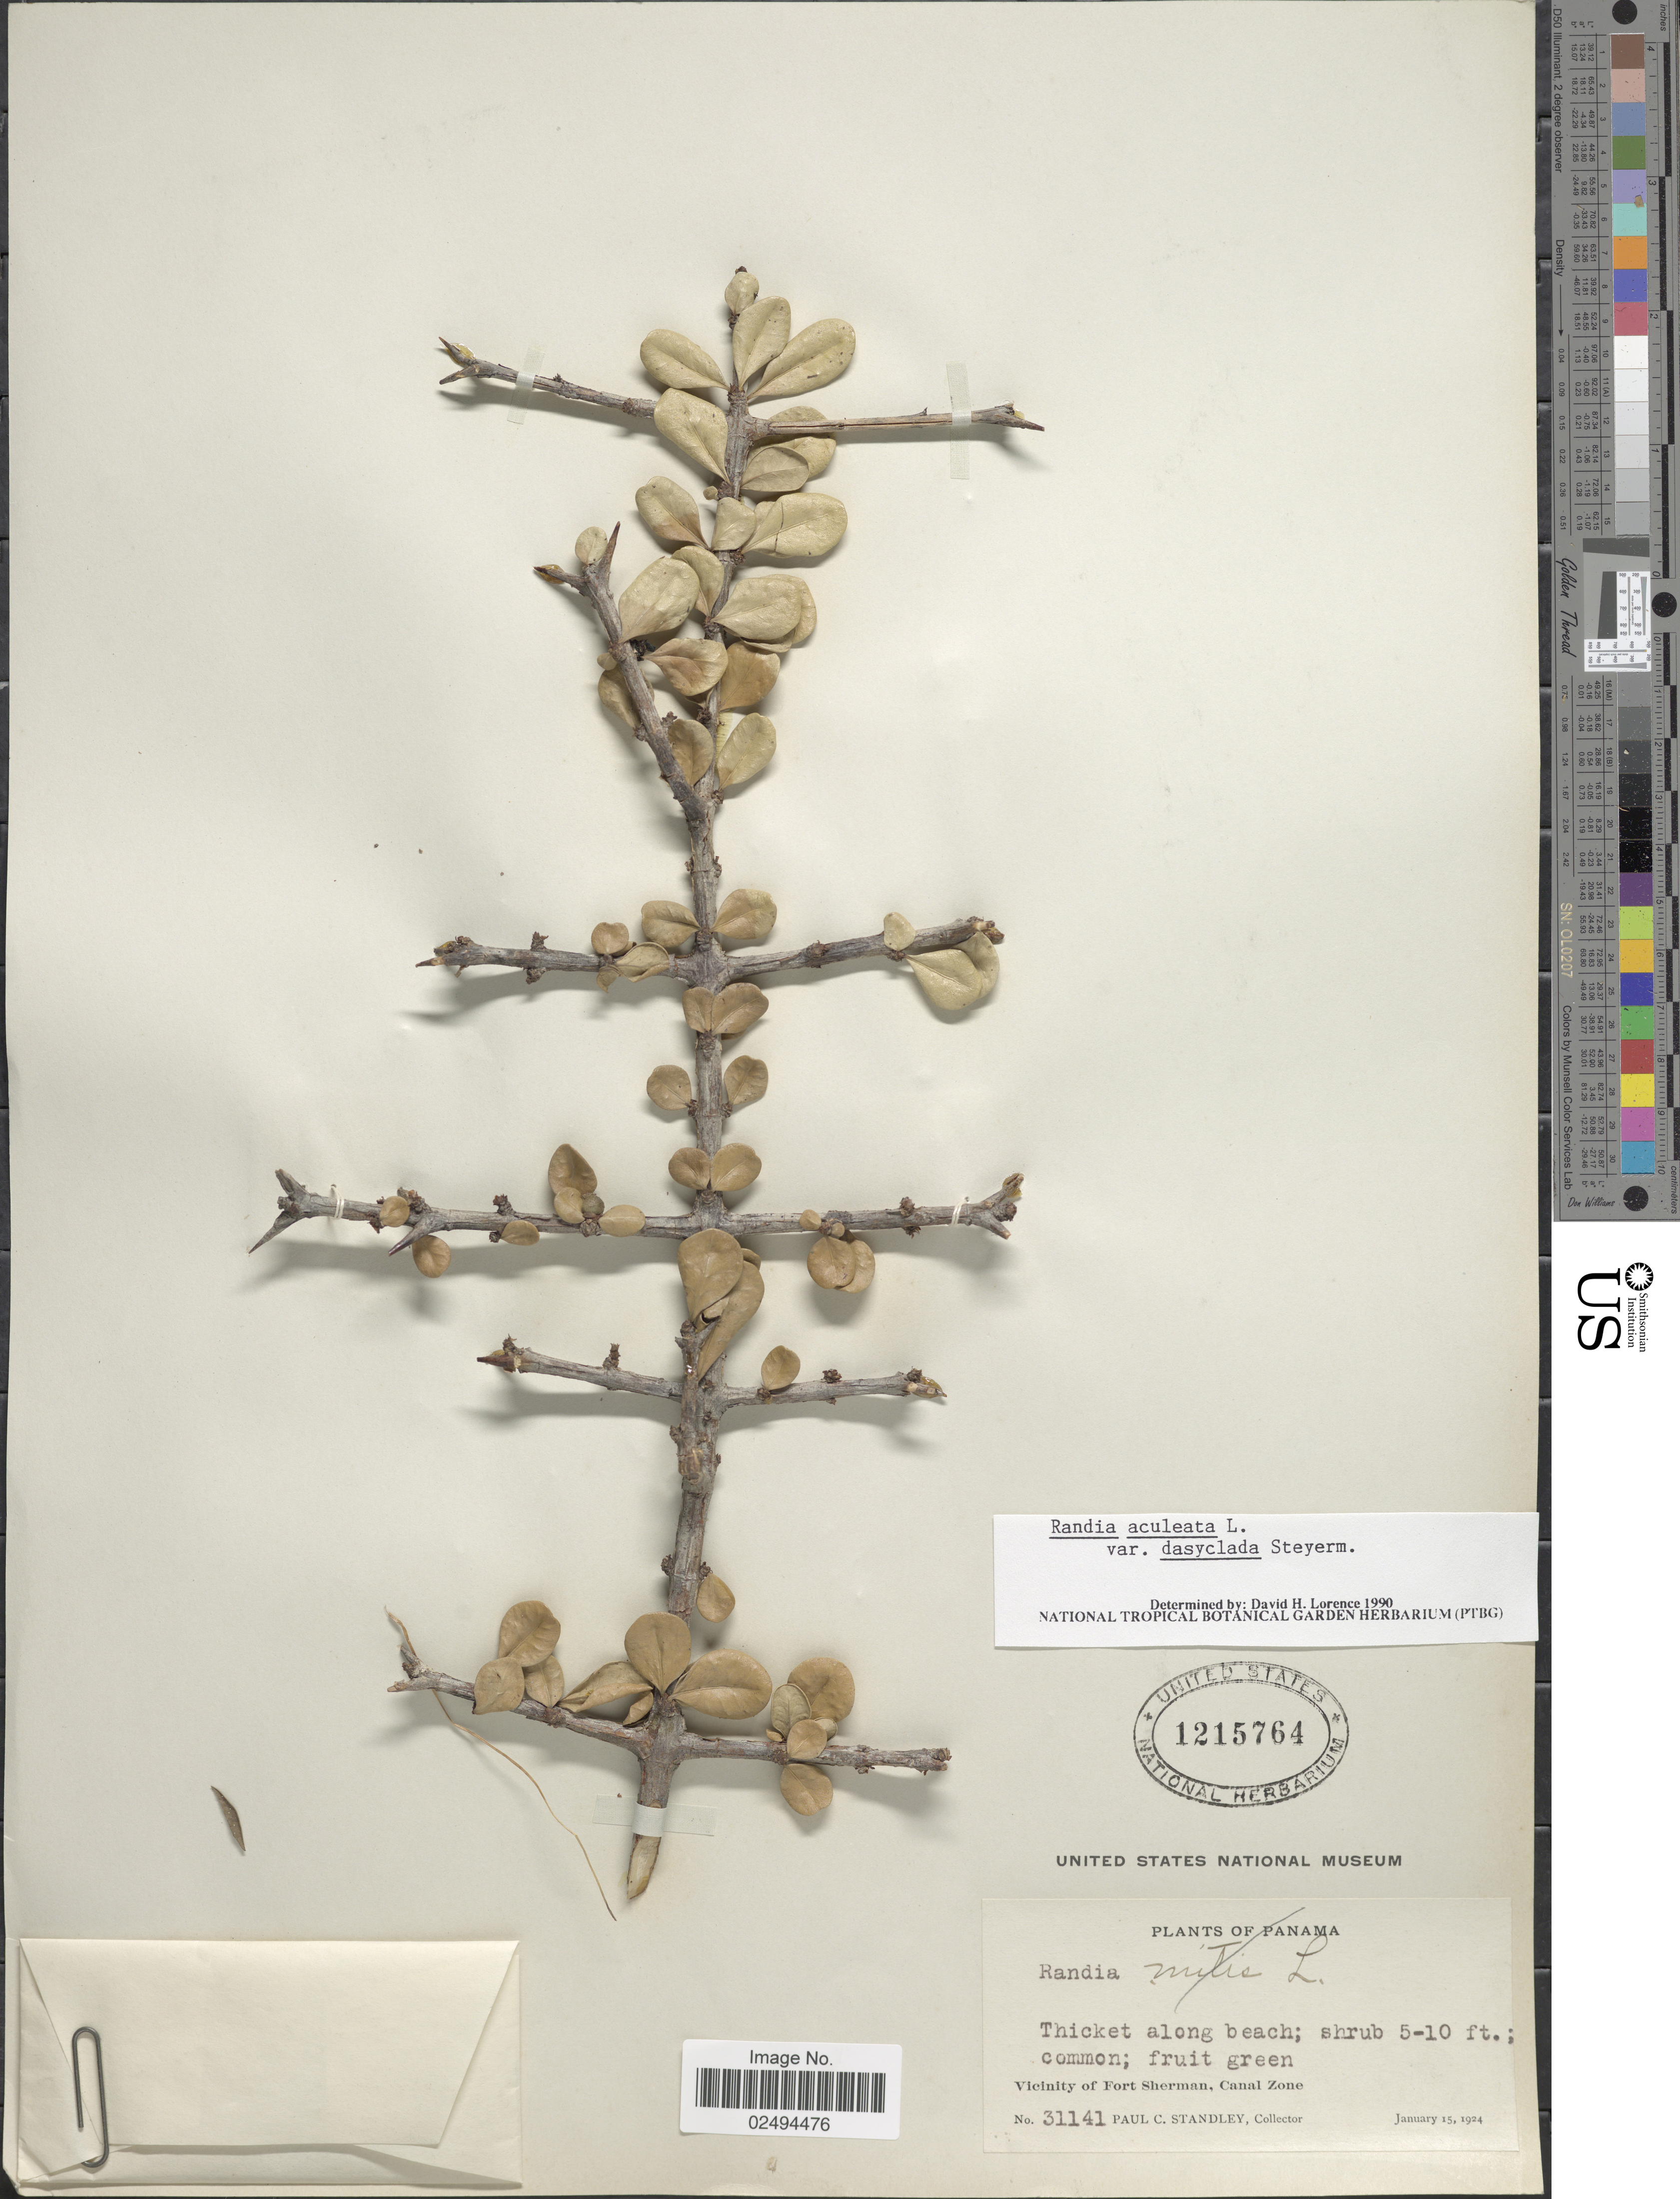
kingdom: Plantae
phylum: Tracheophyta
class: Magnoliopsida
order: Gentianales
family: Rubiaceae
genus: Randia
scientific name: Randia aculeata var. dasyclada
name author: Steyerm.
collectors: P. C. Standley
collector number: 31141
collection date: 1924-01-15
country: Panama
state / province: Colón / Panamá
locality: Vicinity of Fort Sherman, Canal Zone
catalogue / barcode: US 1215764